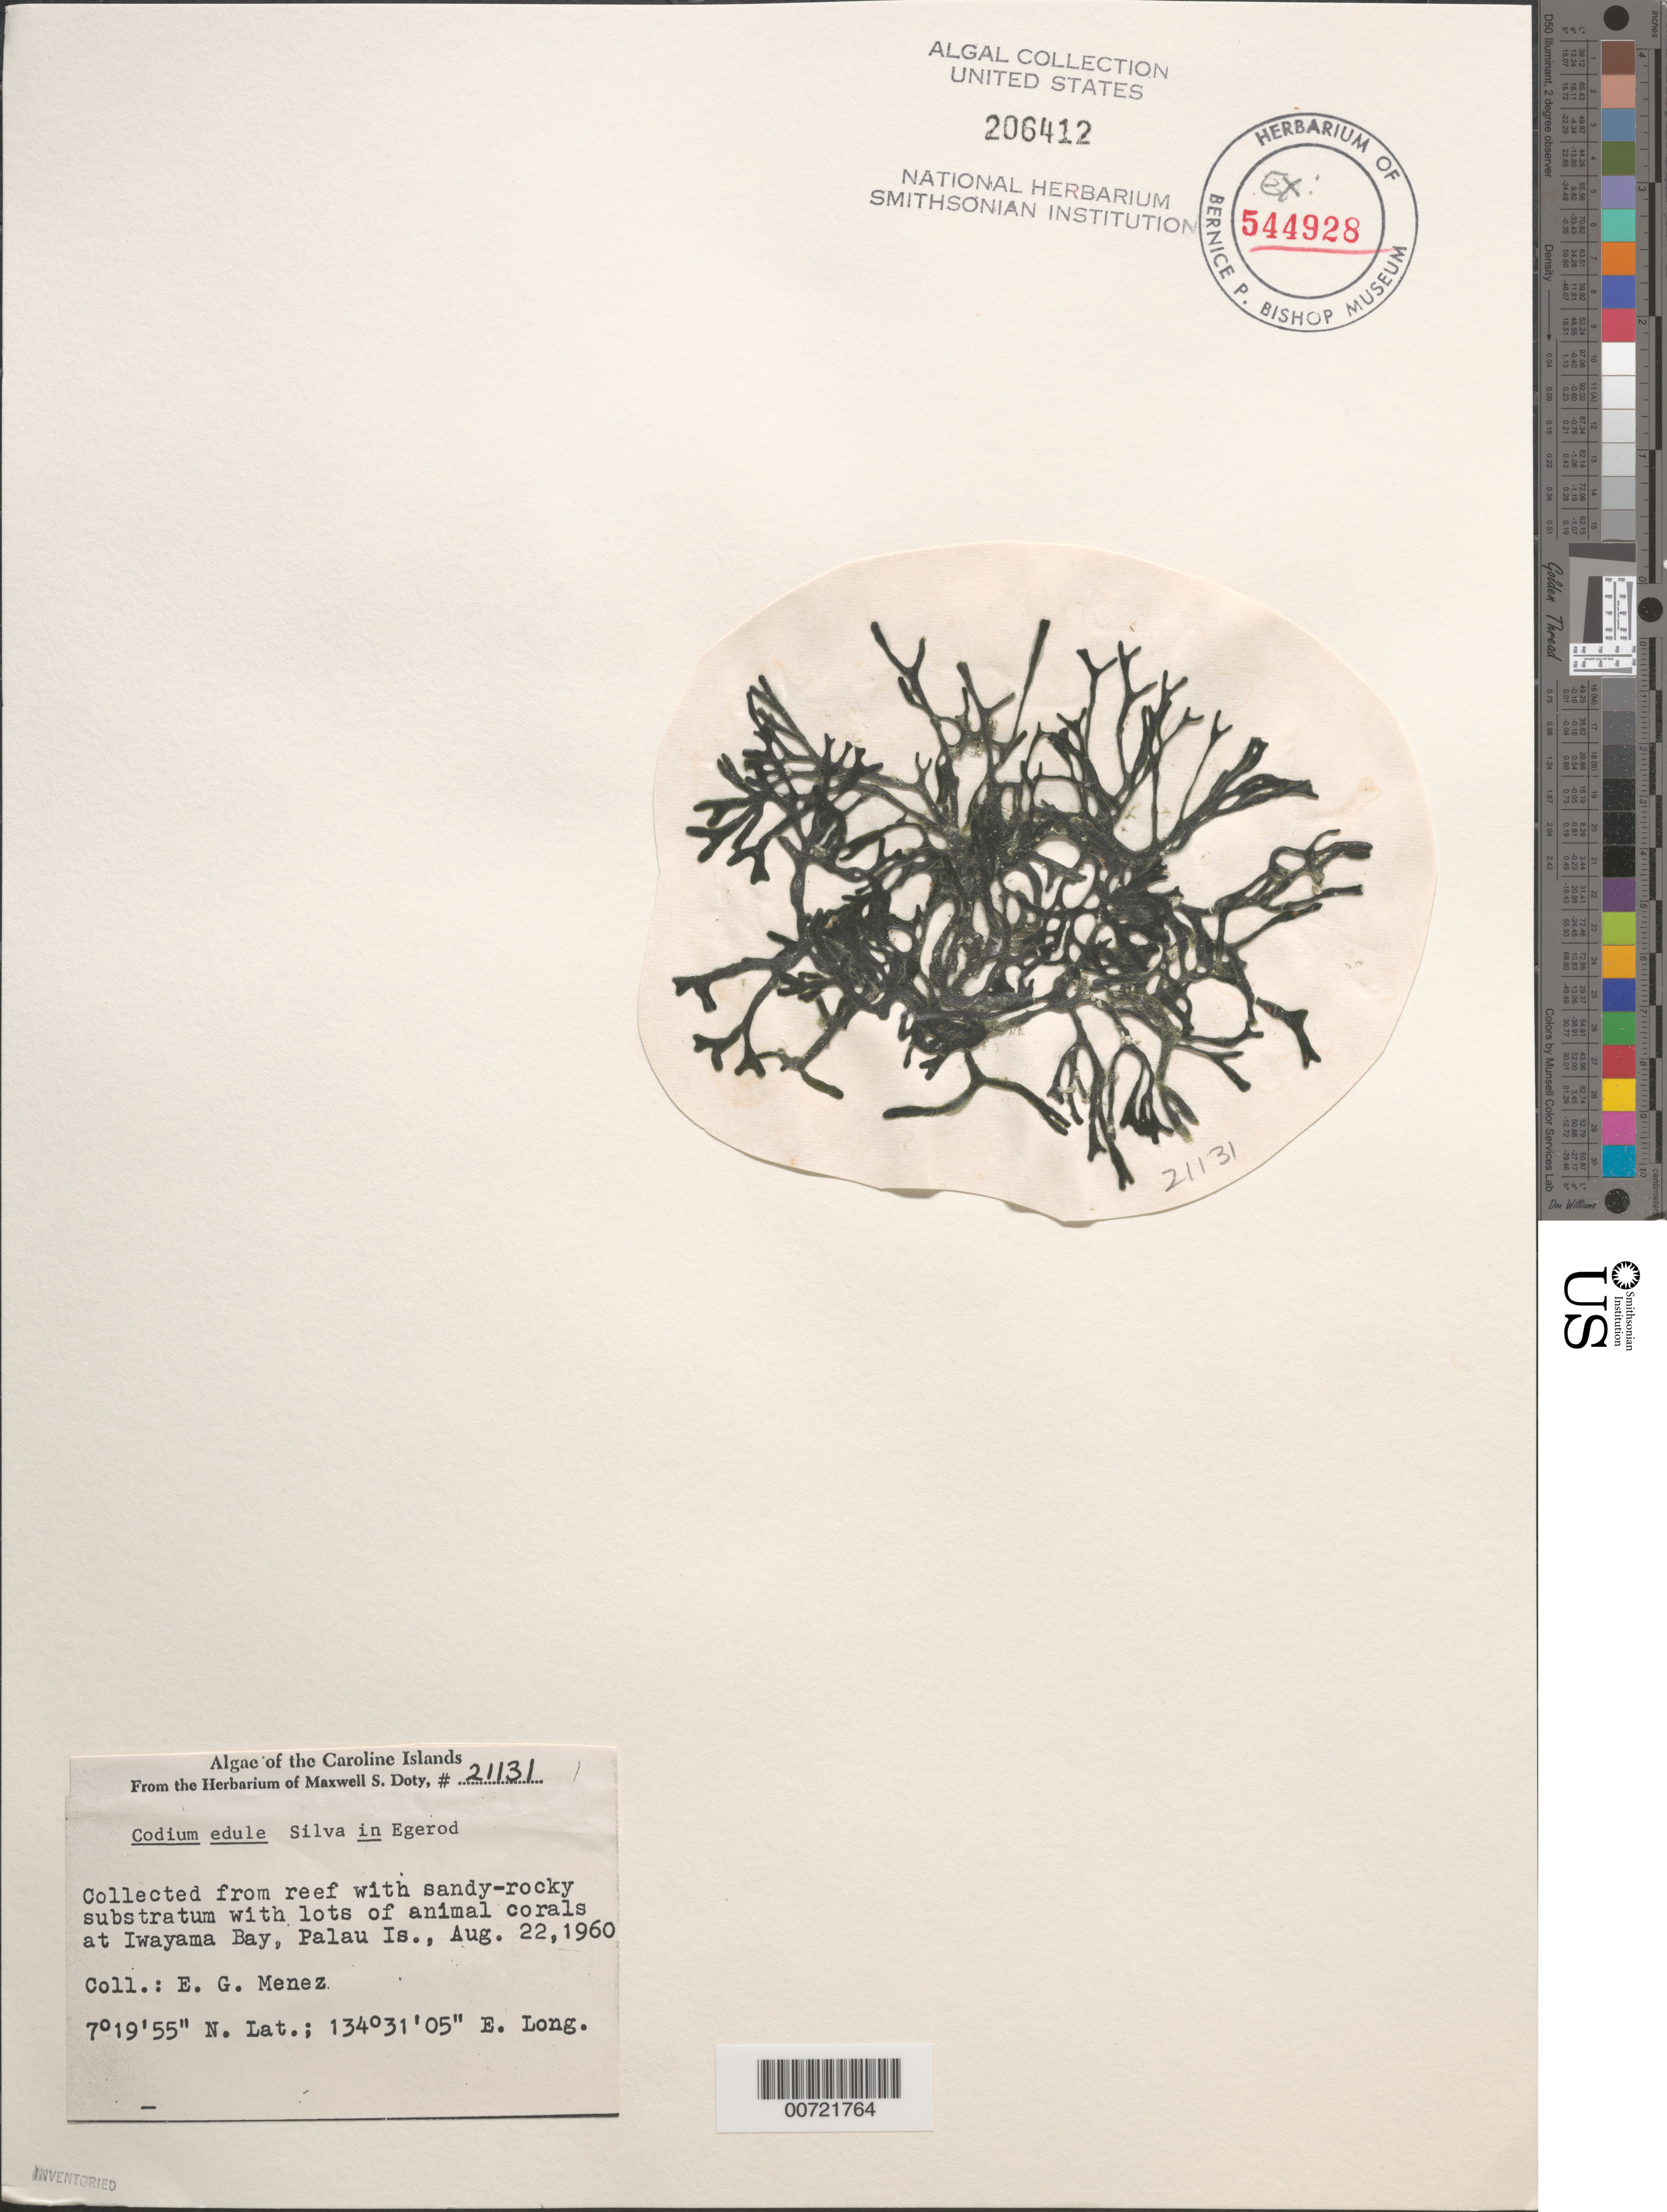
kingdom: Plantae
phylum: Chlorophyta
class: Ulvophyceae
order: Bryopsidales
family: Codiaceae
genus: Codium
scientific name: Codium edule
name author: P.C. Silva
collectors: Meñez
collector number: MSD 21131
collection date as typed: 22 Aug 1960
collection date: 1960-08-22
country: Palau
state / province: Koror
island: Oreor (Koror)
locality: Iwayama Bay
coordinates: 7 19' 55" N, 134 31' 05" E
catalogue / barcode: US 206412